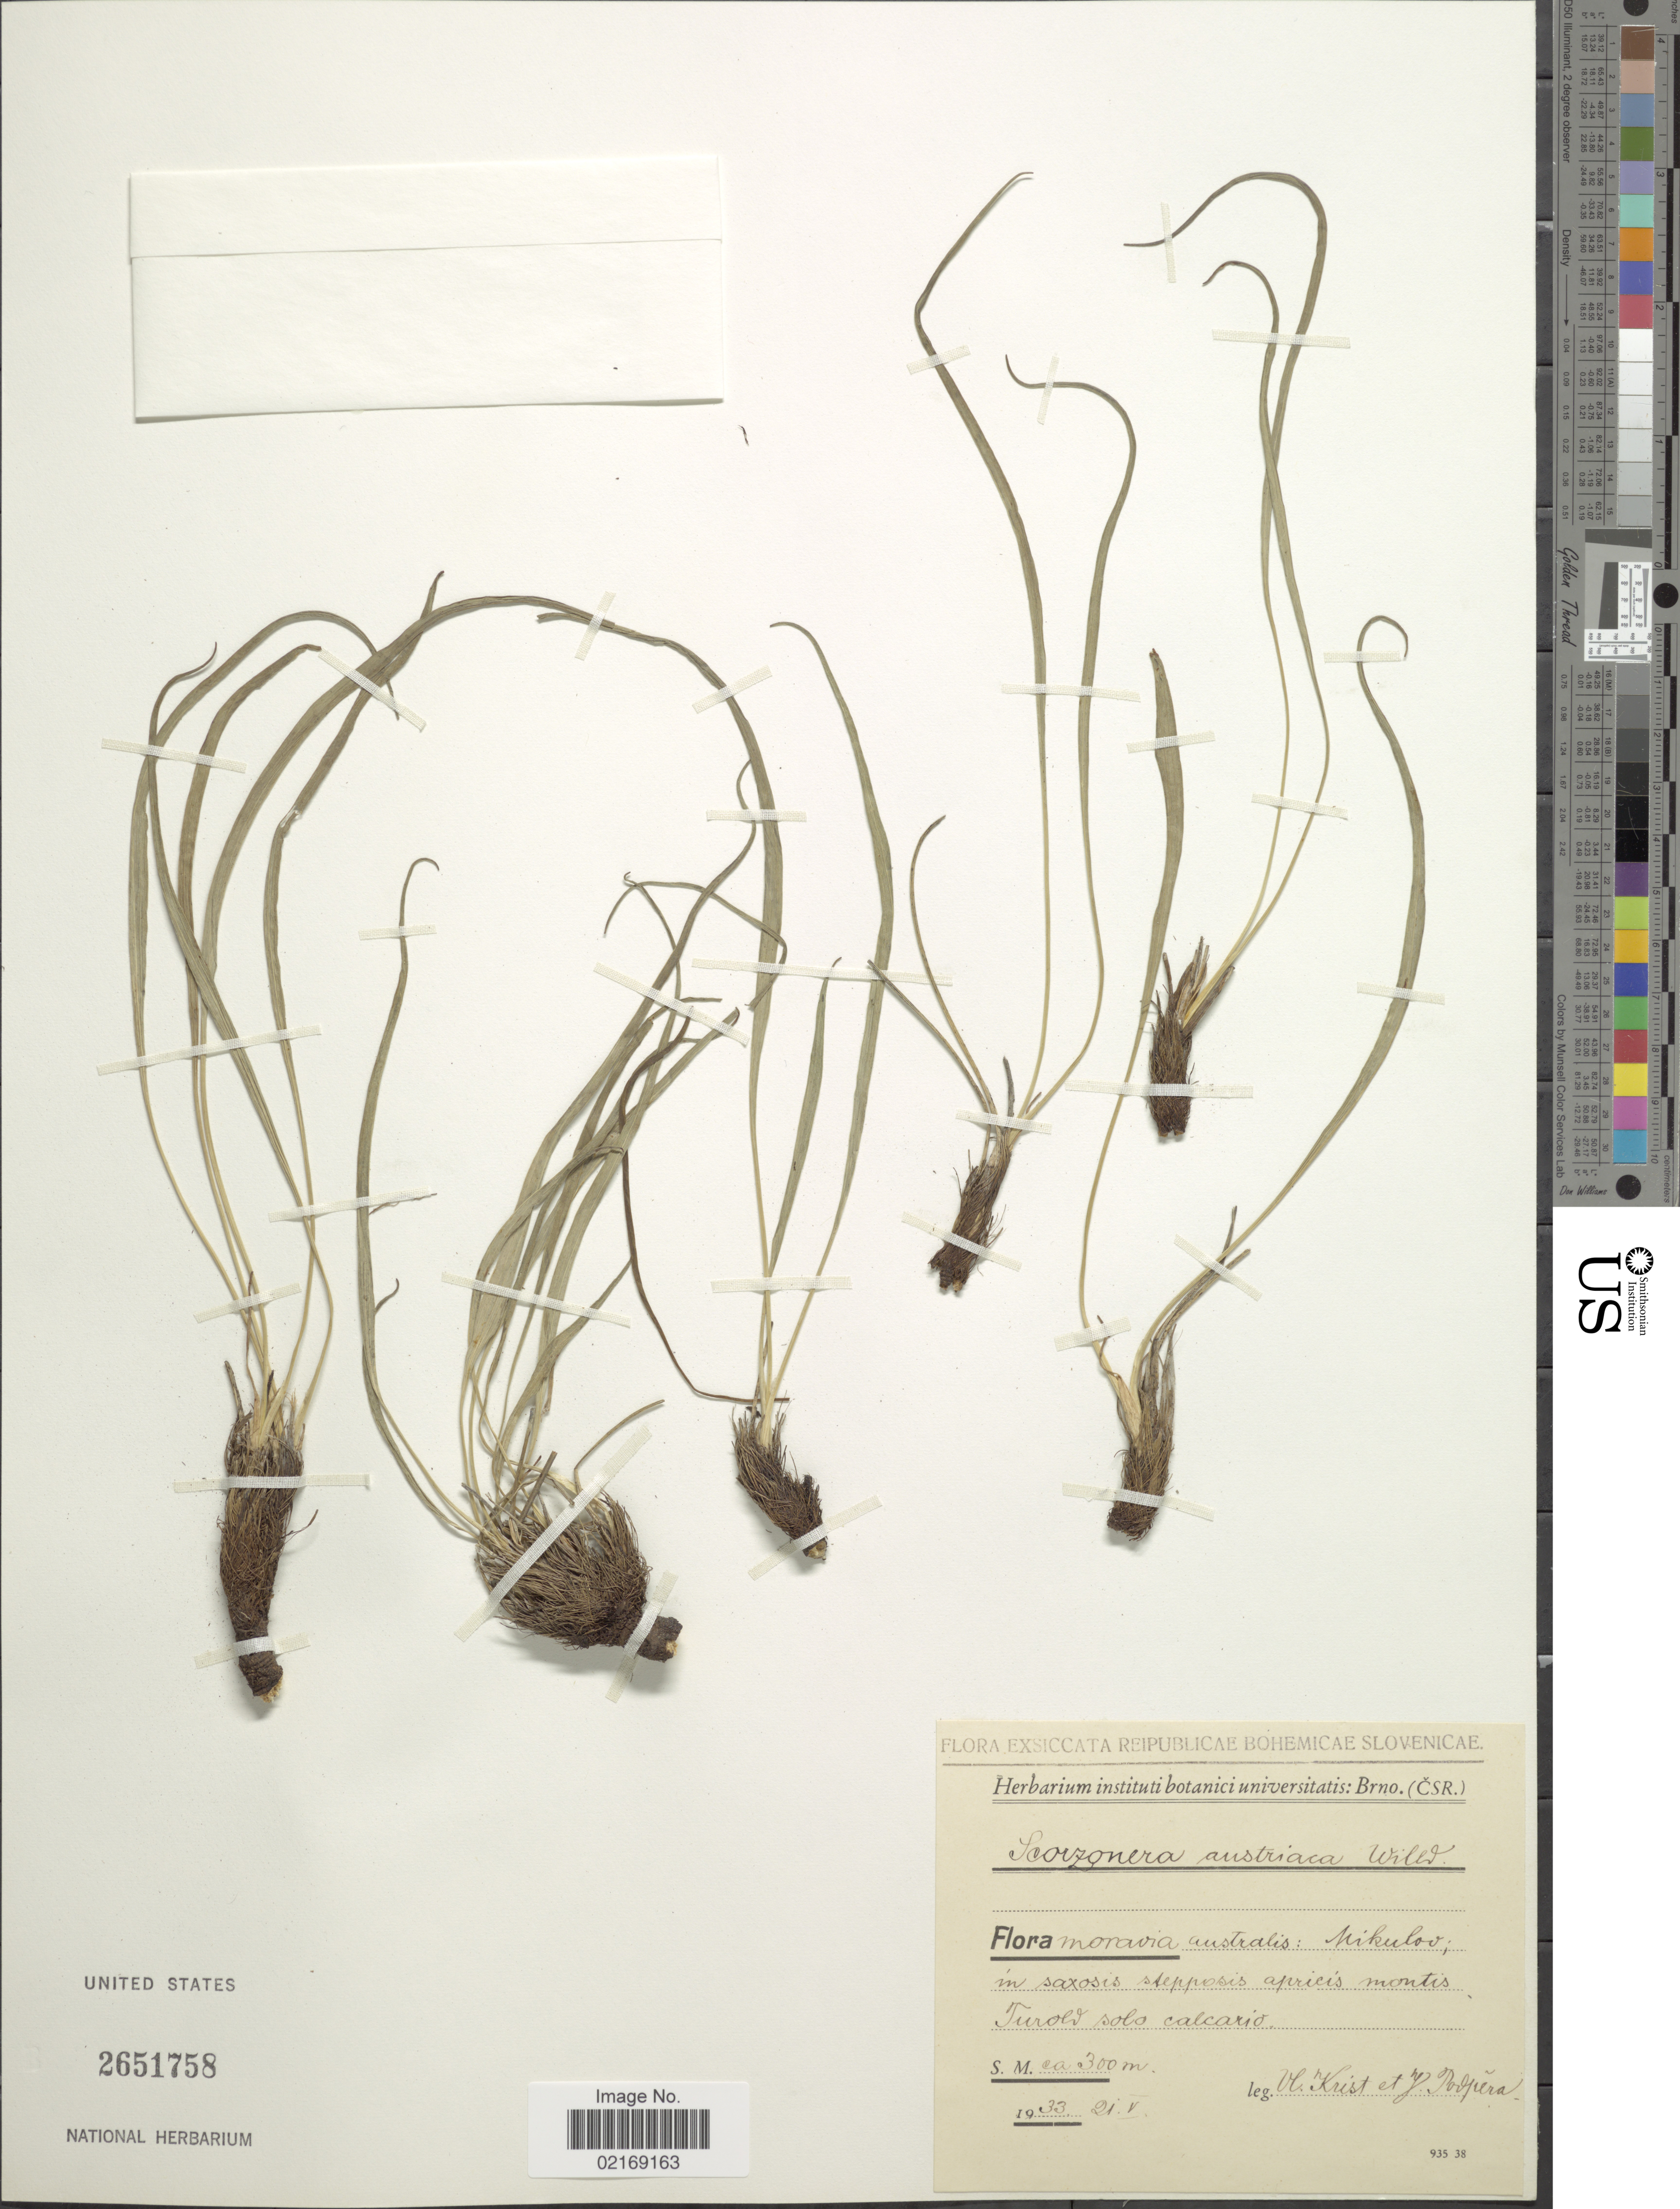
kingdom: Plantae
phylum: Tracheophyta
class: Magnoliopsida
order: Asterales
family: Asteraceae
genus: Scorzonera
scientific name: Scorzonera austriaca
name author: Willd.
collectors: V. Krist & J. Podpera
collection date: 1933-05-21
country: Slovakia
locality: Reipublicae Bohemicae Slovenicae. Moravia australis: Nikulov; montis Turold [interpreted]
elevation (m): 300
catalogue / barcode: US 2651758